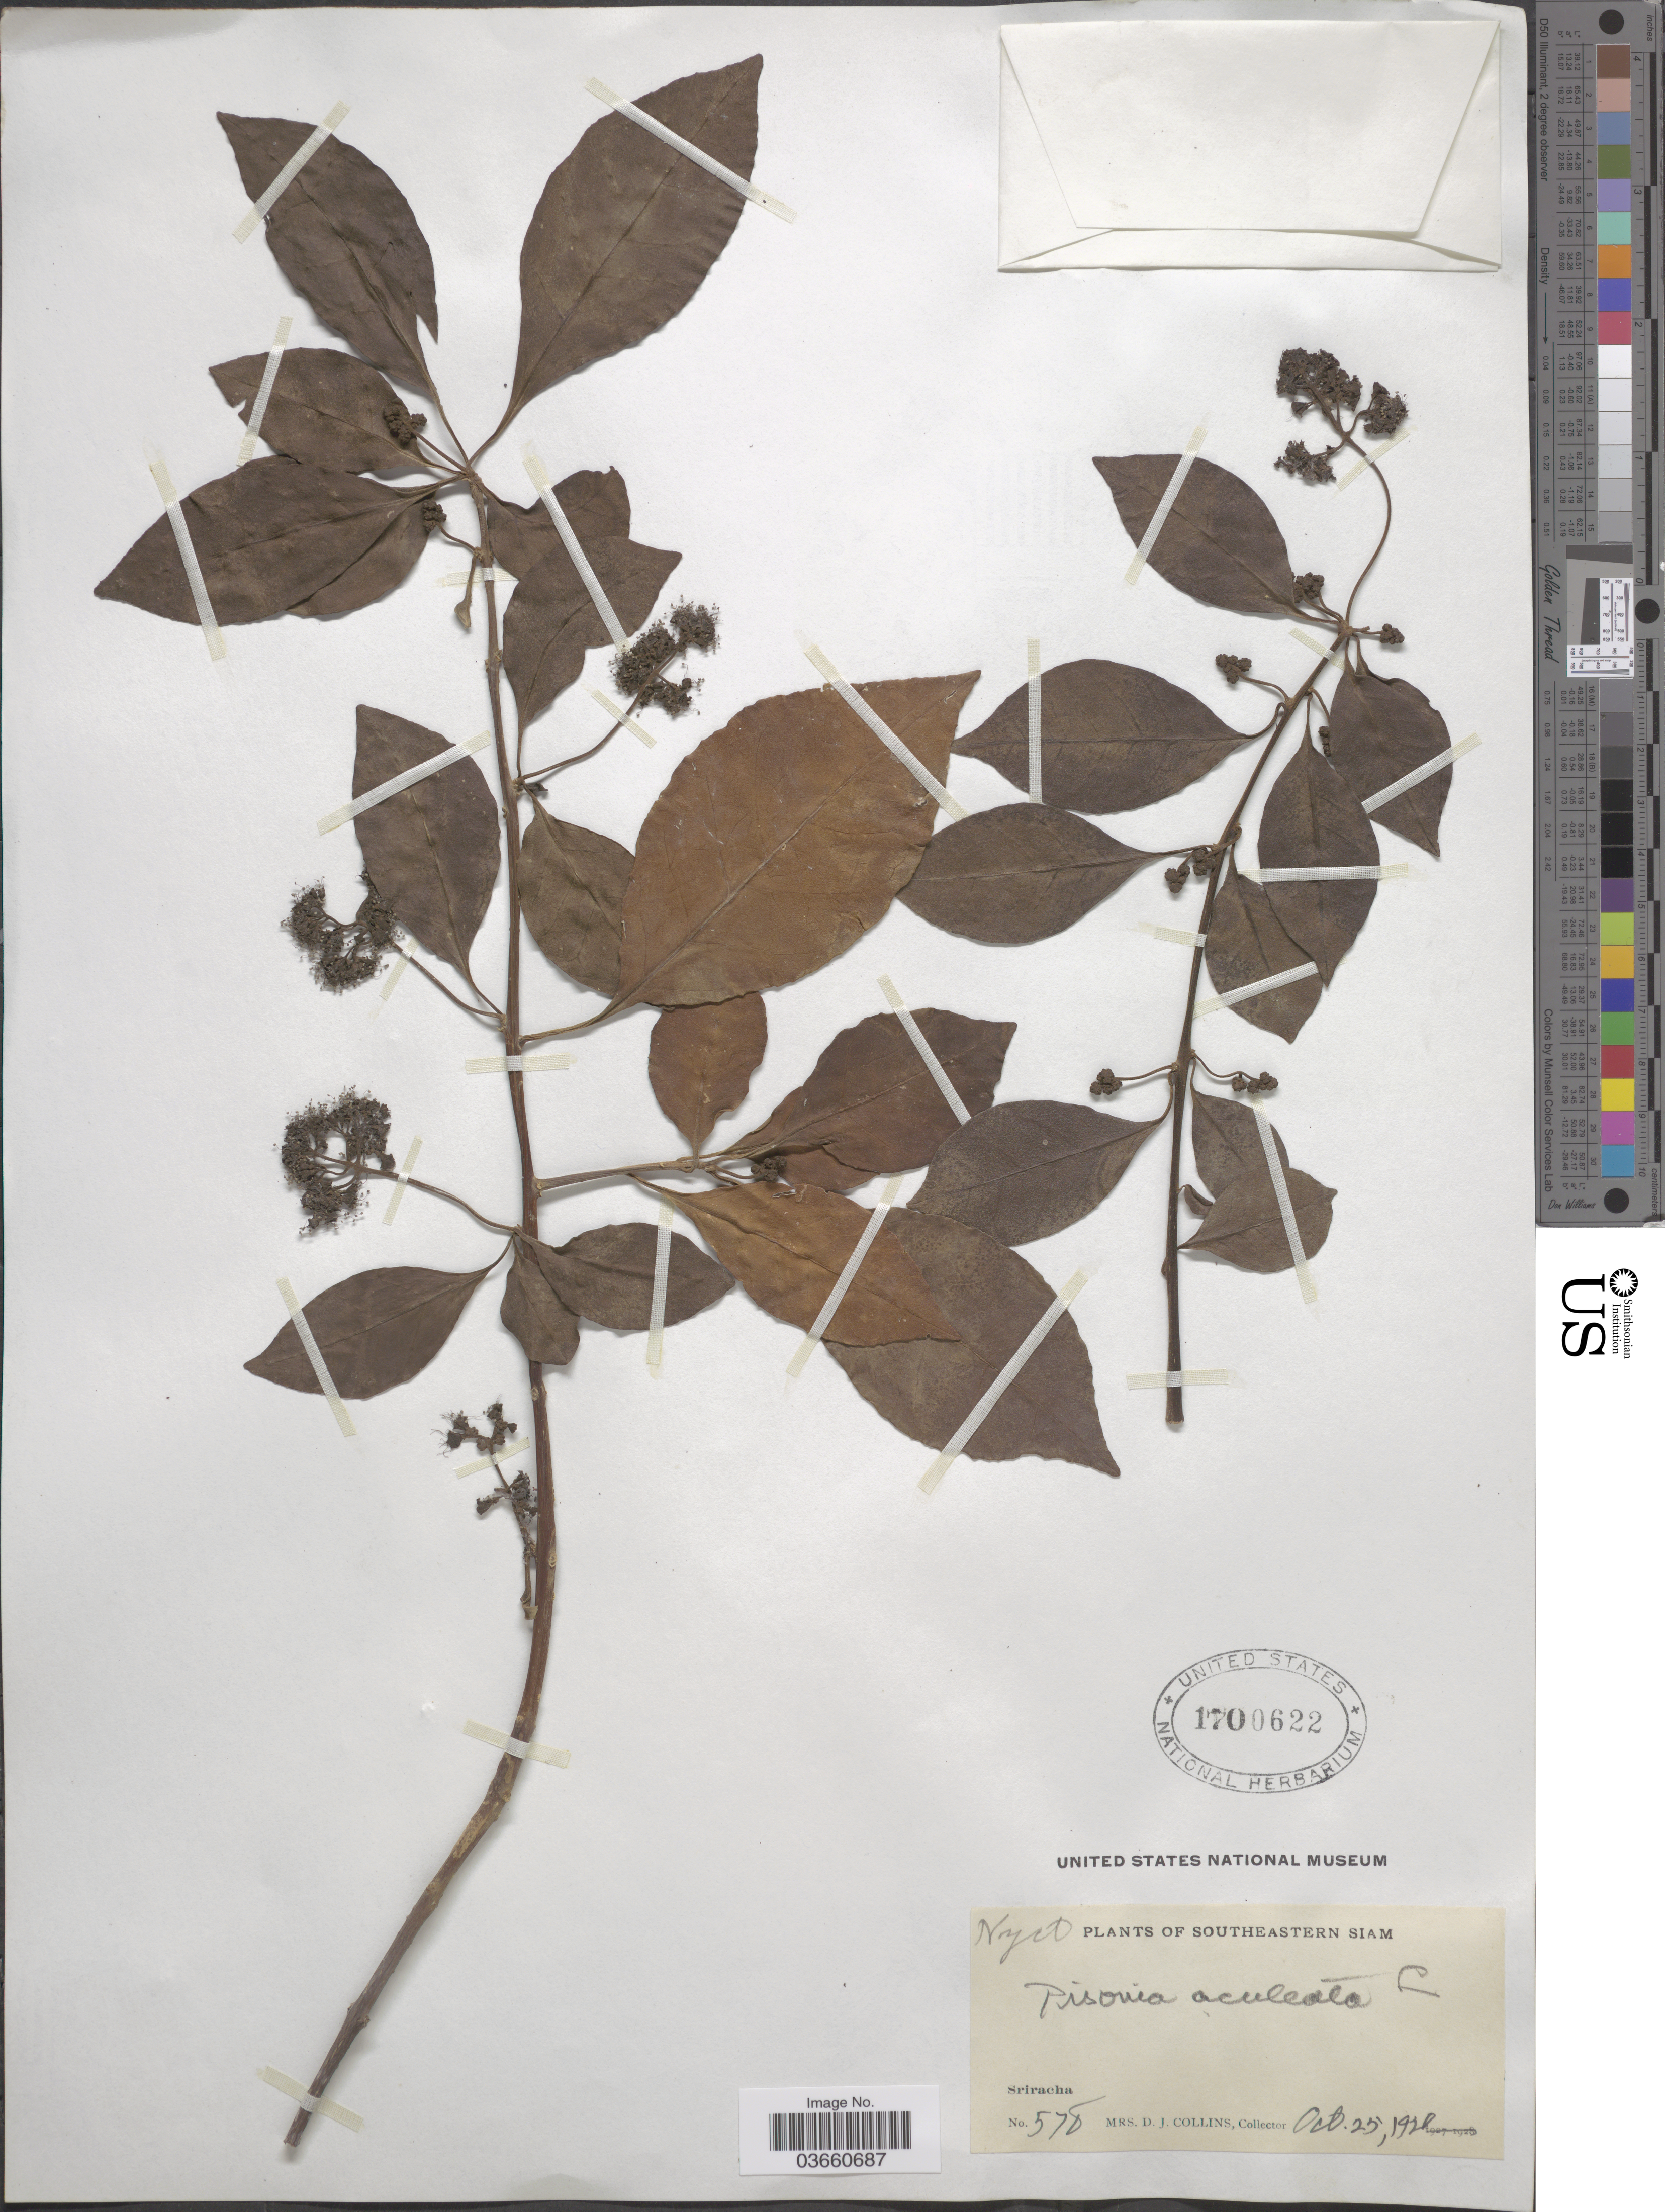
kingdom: Plantae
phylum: Tracheophyta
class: Magnoliopsida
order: Caryophyllales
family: Nyctaginaceae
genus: Pisonia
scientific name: Pisonia aculeata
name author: L.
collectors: Mrs. D. J. Collins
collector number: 578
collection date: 1920-10-25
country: Thailand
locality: Southeastern Siam. Sriracha.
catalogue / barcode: US 1700622